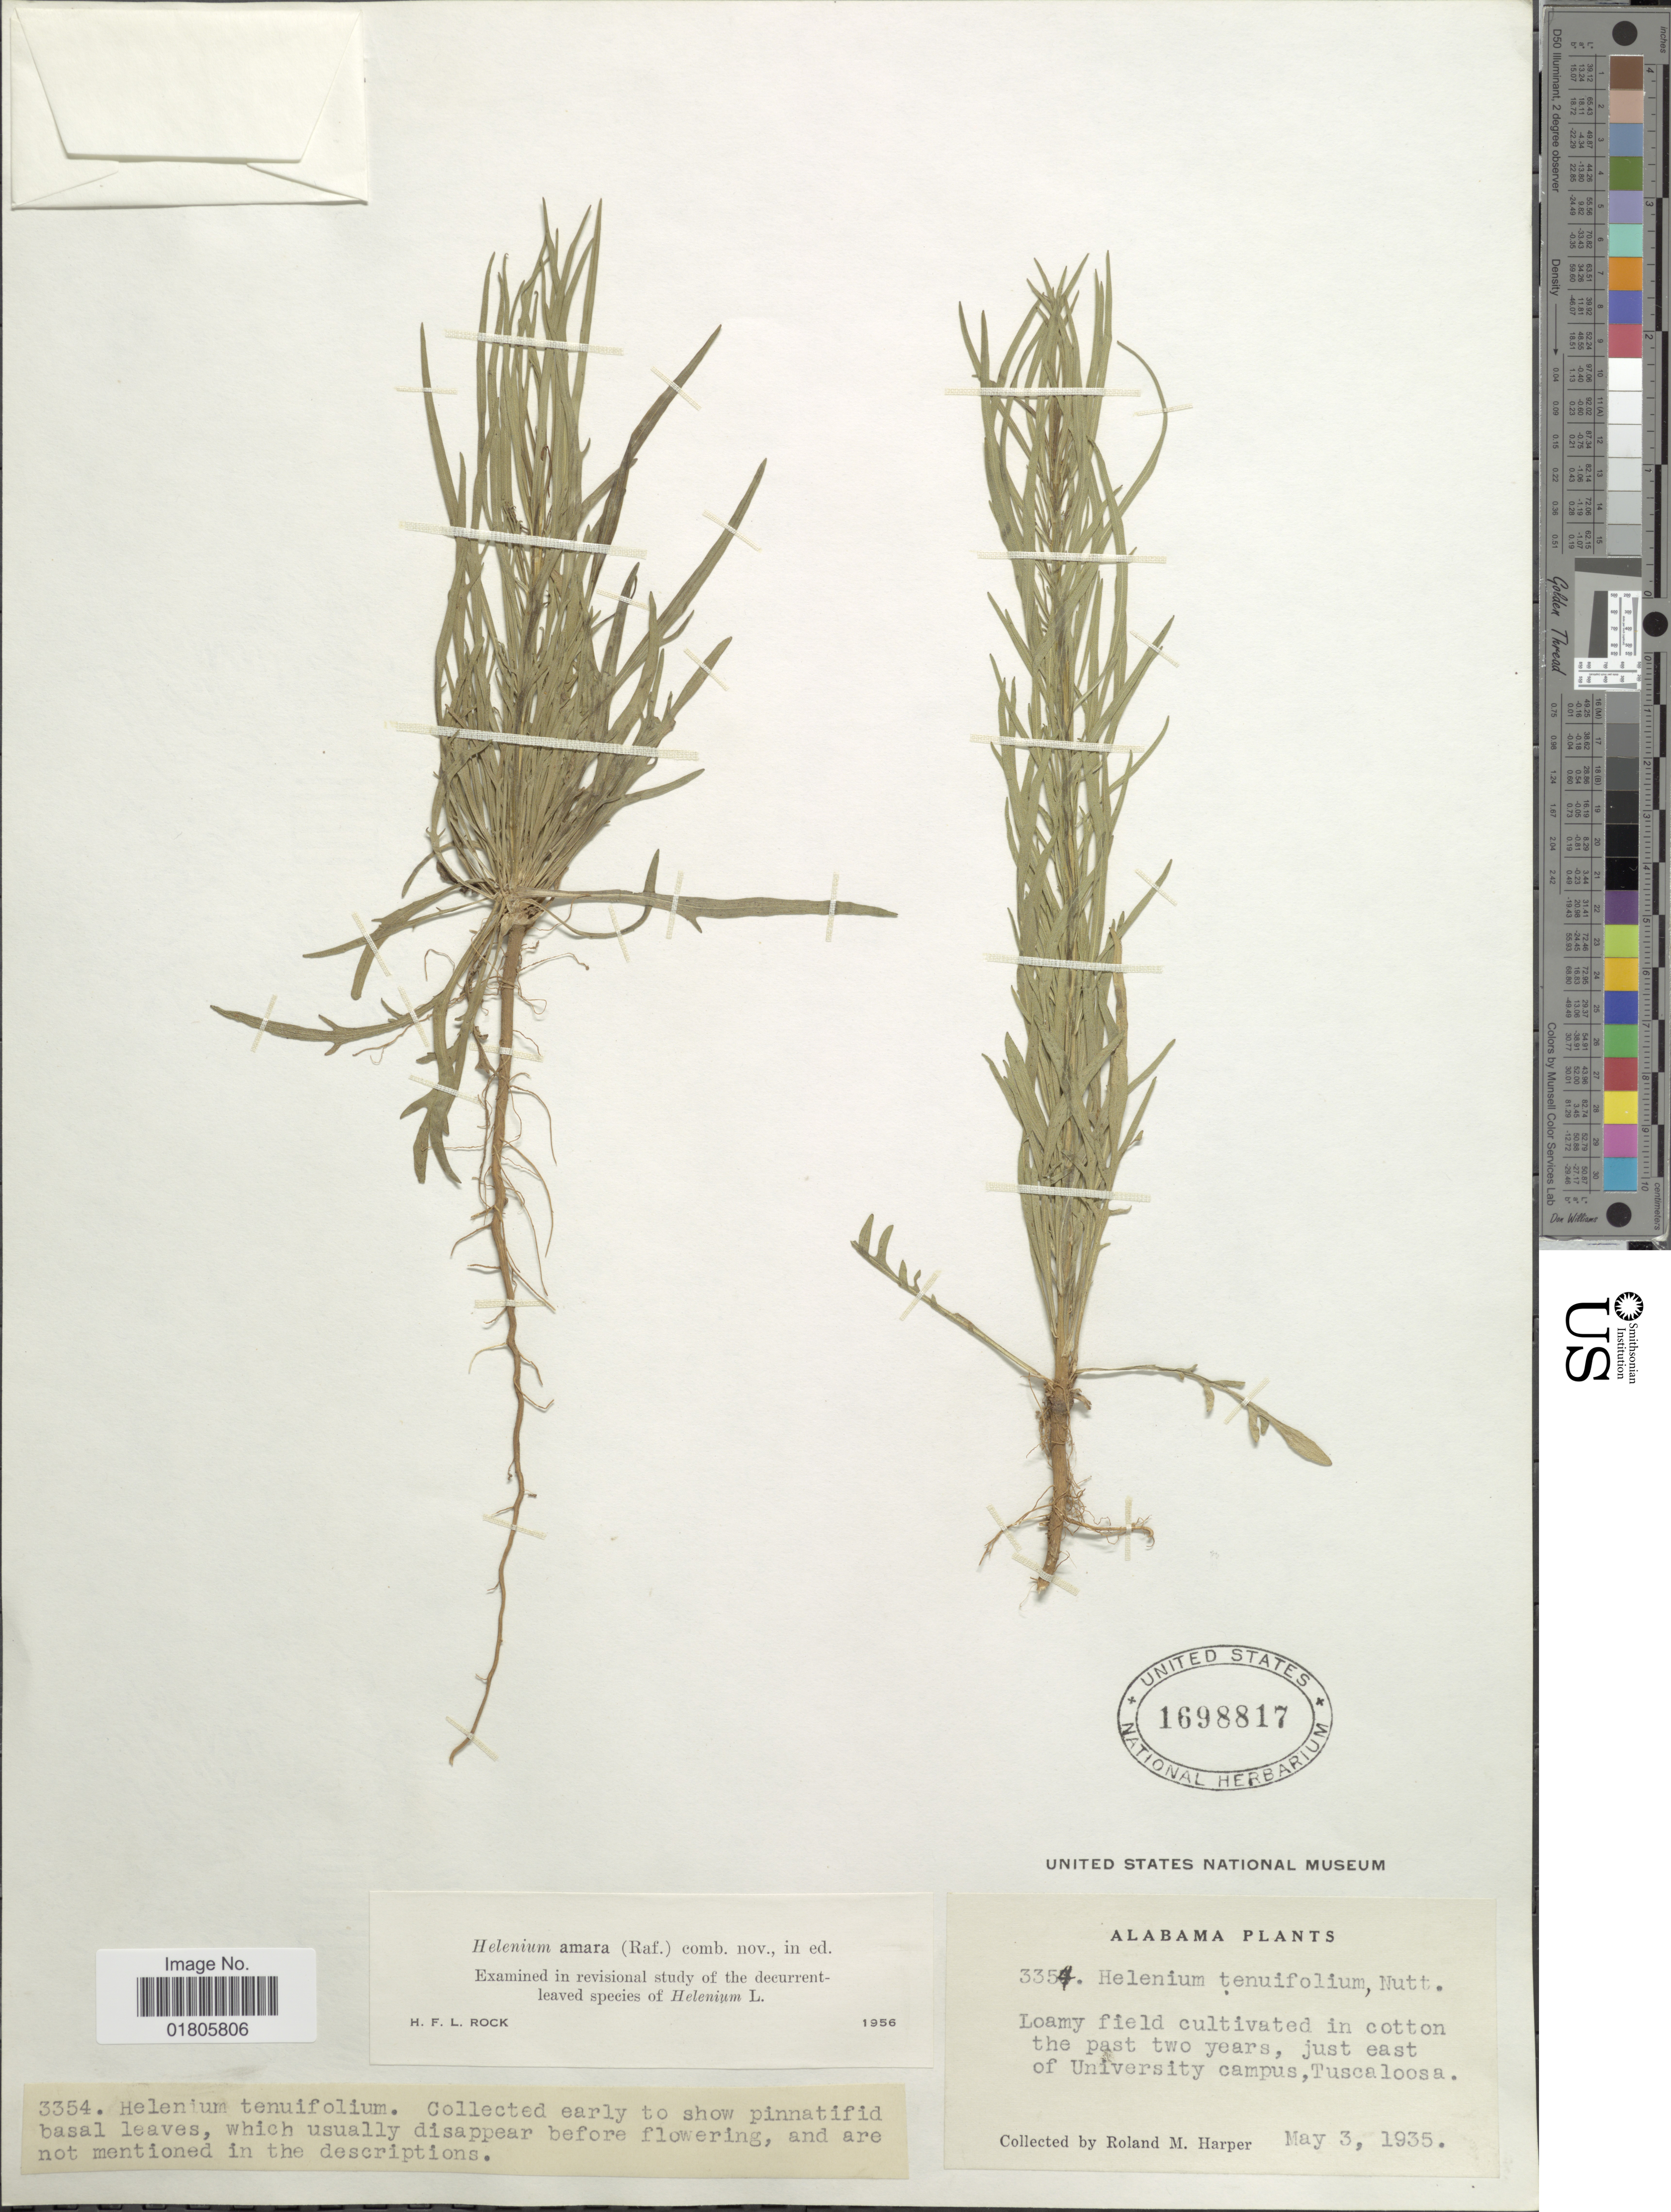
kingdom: Plantae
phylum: Tracheophyta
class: Magnoliopsida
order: Asterales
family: Asteraceae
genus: Helenium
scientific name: Helenium amarum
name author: (Raf.) H. Rock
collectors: R. M. Harper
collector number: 3354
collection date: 1935-05-03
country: United States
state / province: Alabama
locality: Just east of University campus, Tuscaloosa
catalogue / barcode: US 1698817